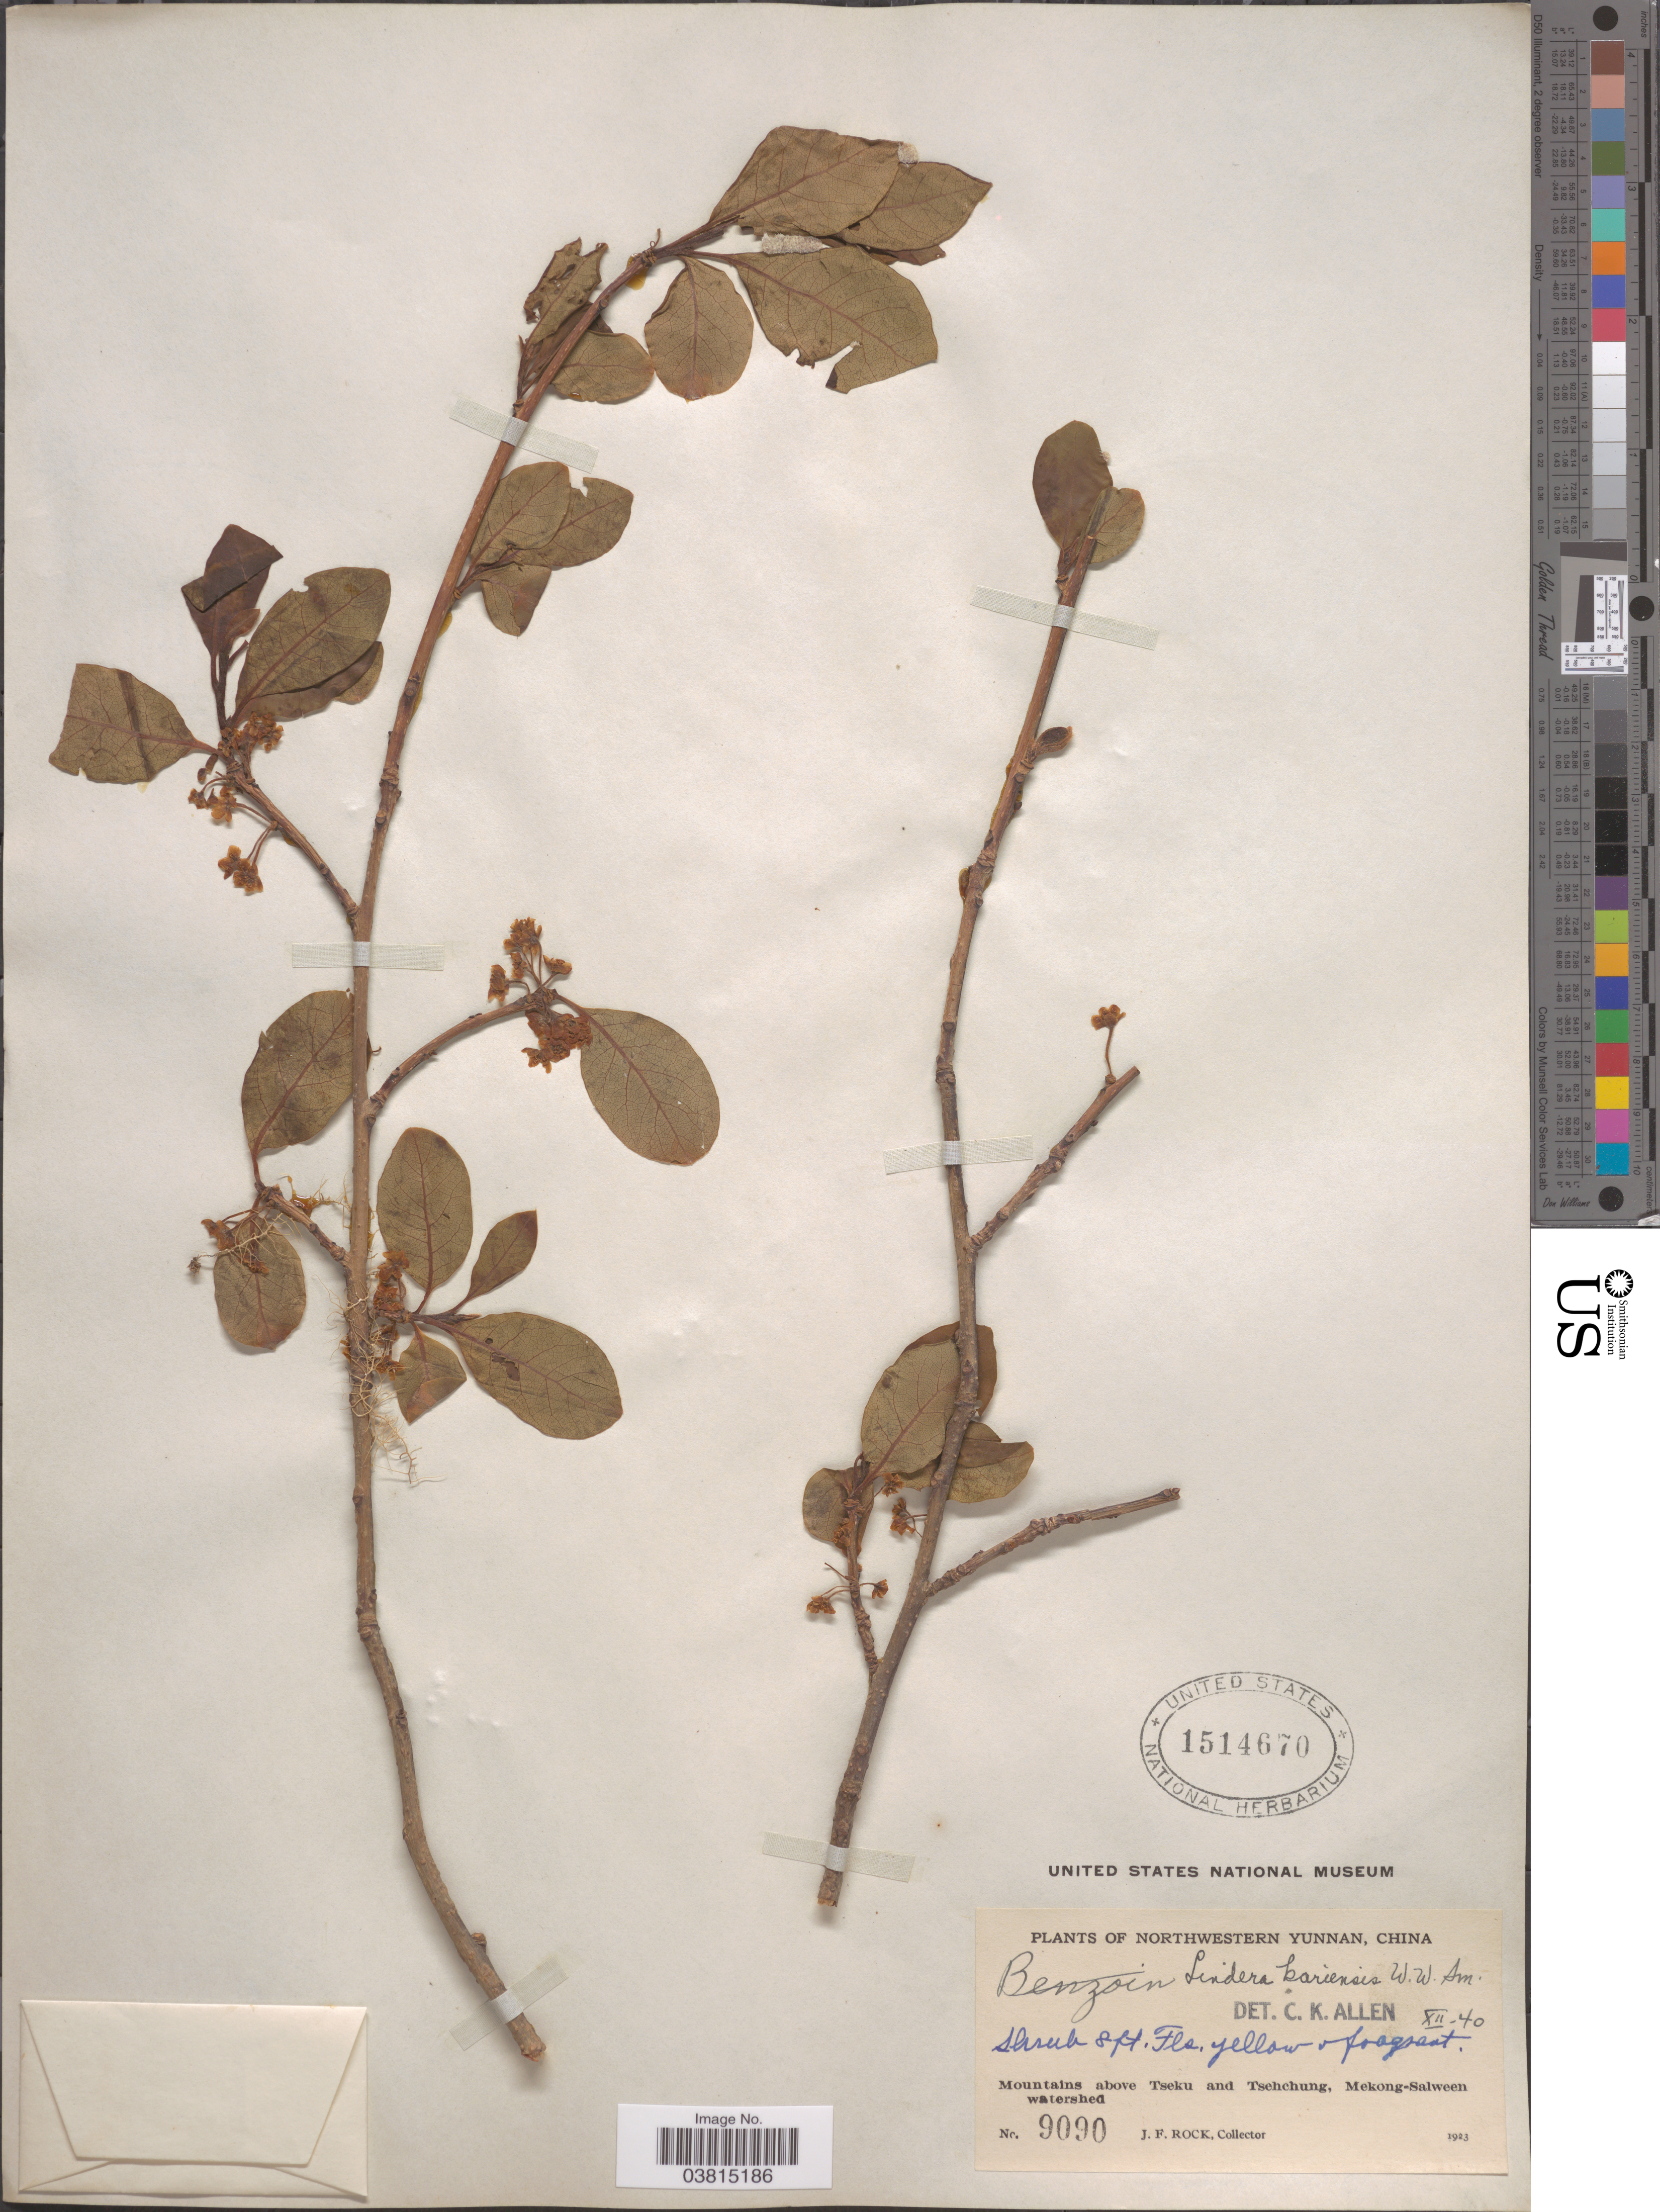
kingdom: Plantae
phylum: Tracheophyta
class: Magnoliopsida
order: Laurales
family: Lauraceae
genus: Lindera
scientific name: Lindera kariensis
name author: W.W. Sm.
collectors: J. Rock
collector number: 9090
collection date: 1923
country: China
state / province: Yunnan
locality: Northwestern Yunnan. Mountains above Tseku and Tsehchung, Mekong-Salween watershed.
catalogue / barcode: US 1514670